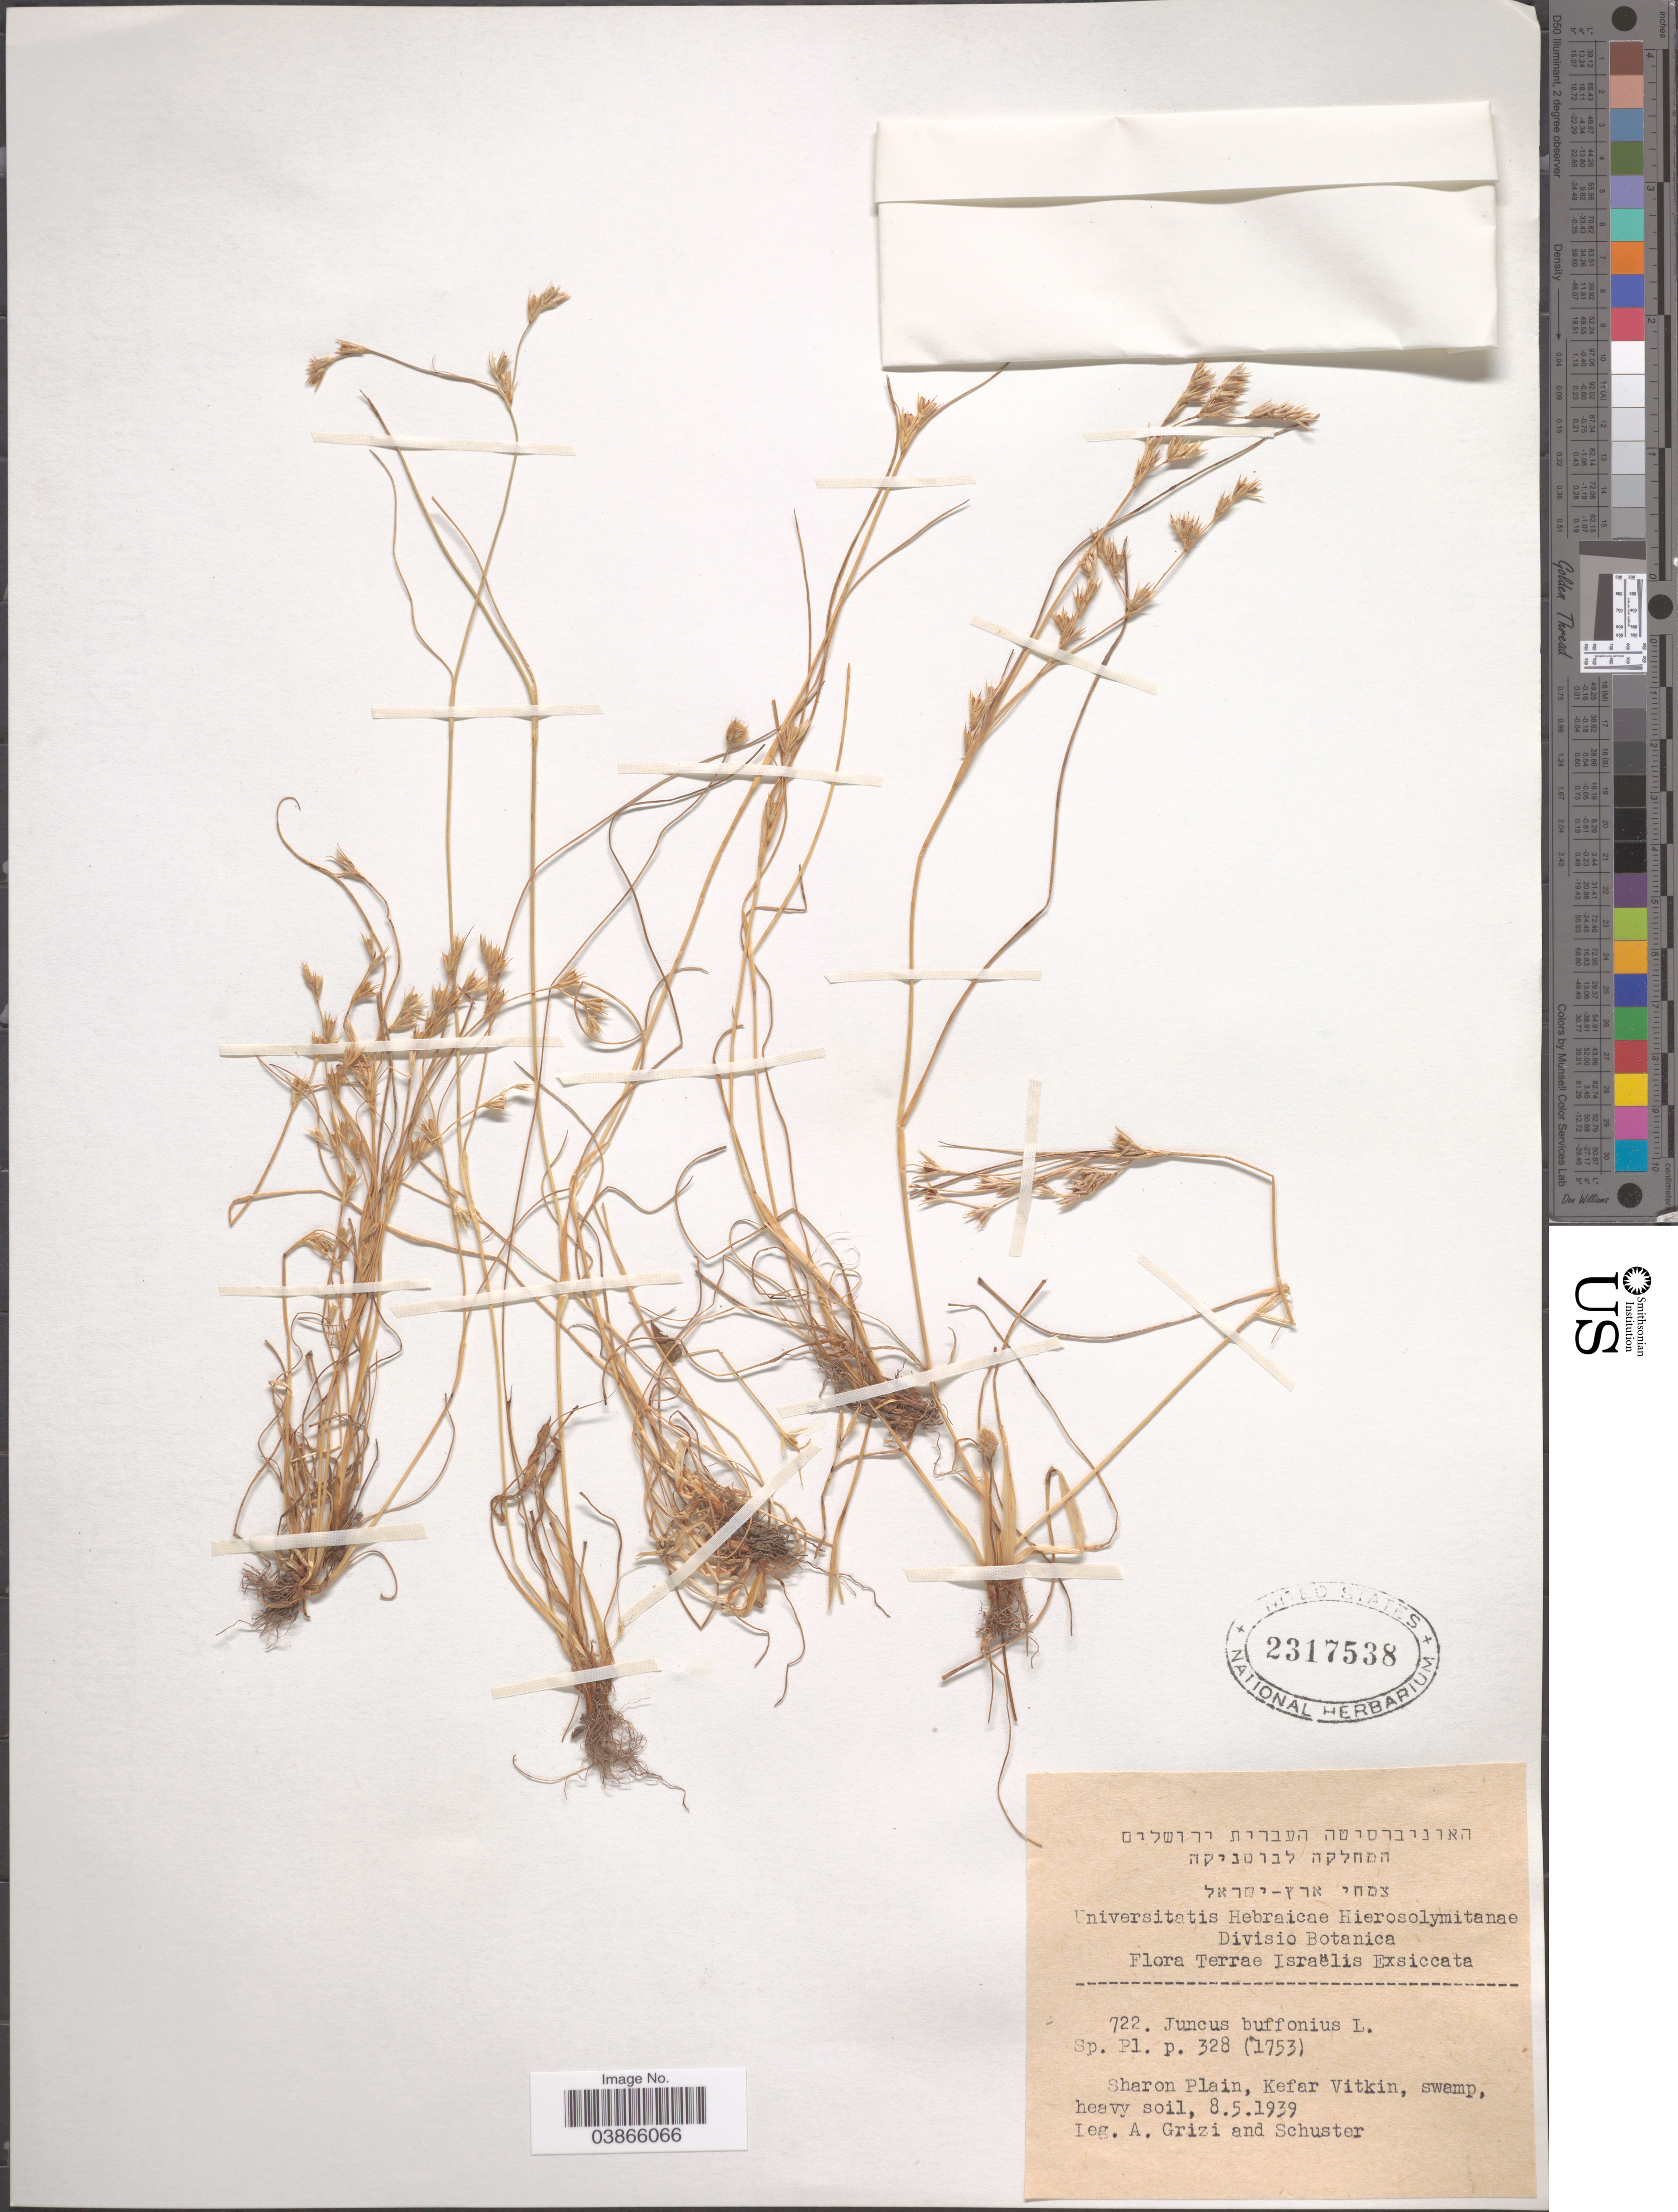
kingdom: Plantae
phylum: Tracheophyta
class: Liliopsida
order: Poales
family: Juncaceae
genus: Juncus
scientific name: Juncus bufonius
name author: L.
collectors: A. Grizi & -- Schuster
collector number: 722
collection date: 1939-05-08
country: Israel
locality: Terrae Israëlis [unsure placement] Sharon Plain, Kefar Vitkin.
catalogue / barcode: US 2317538